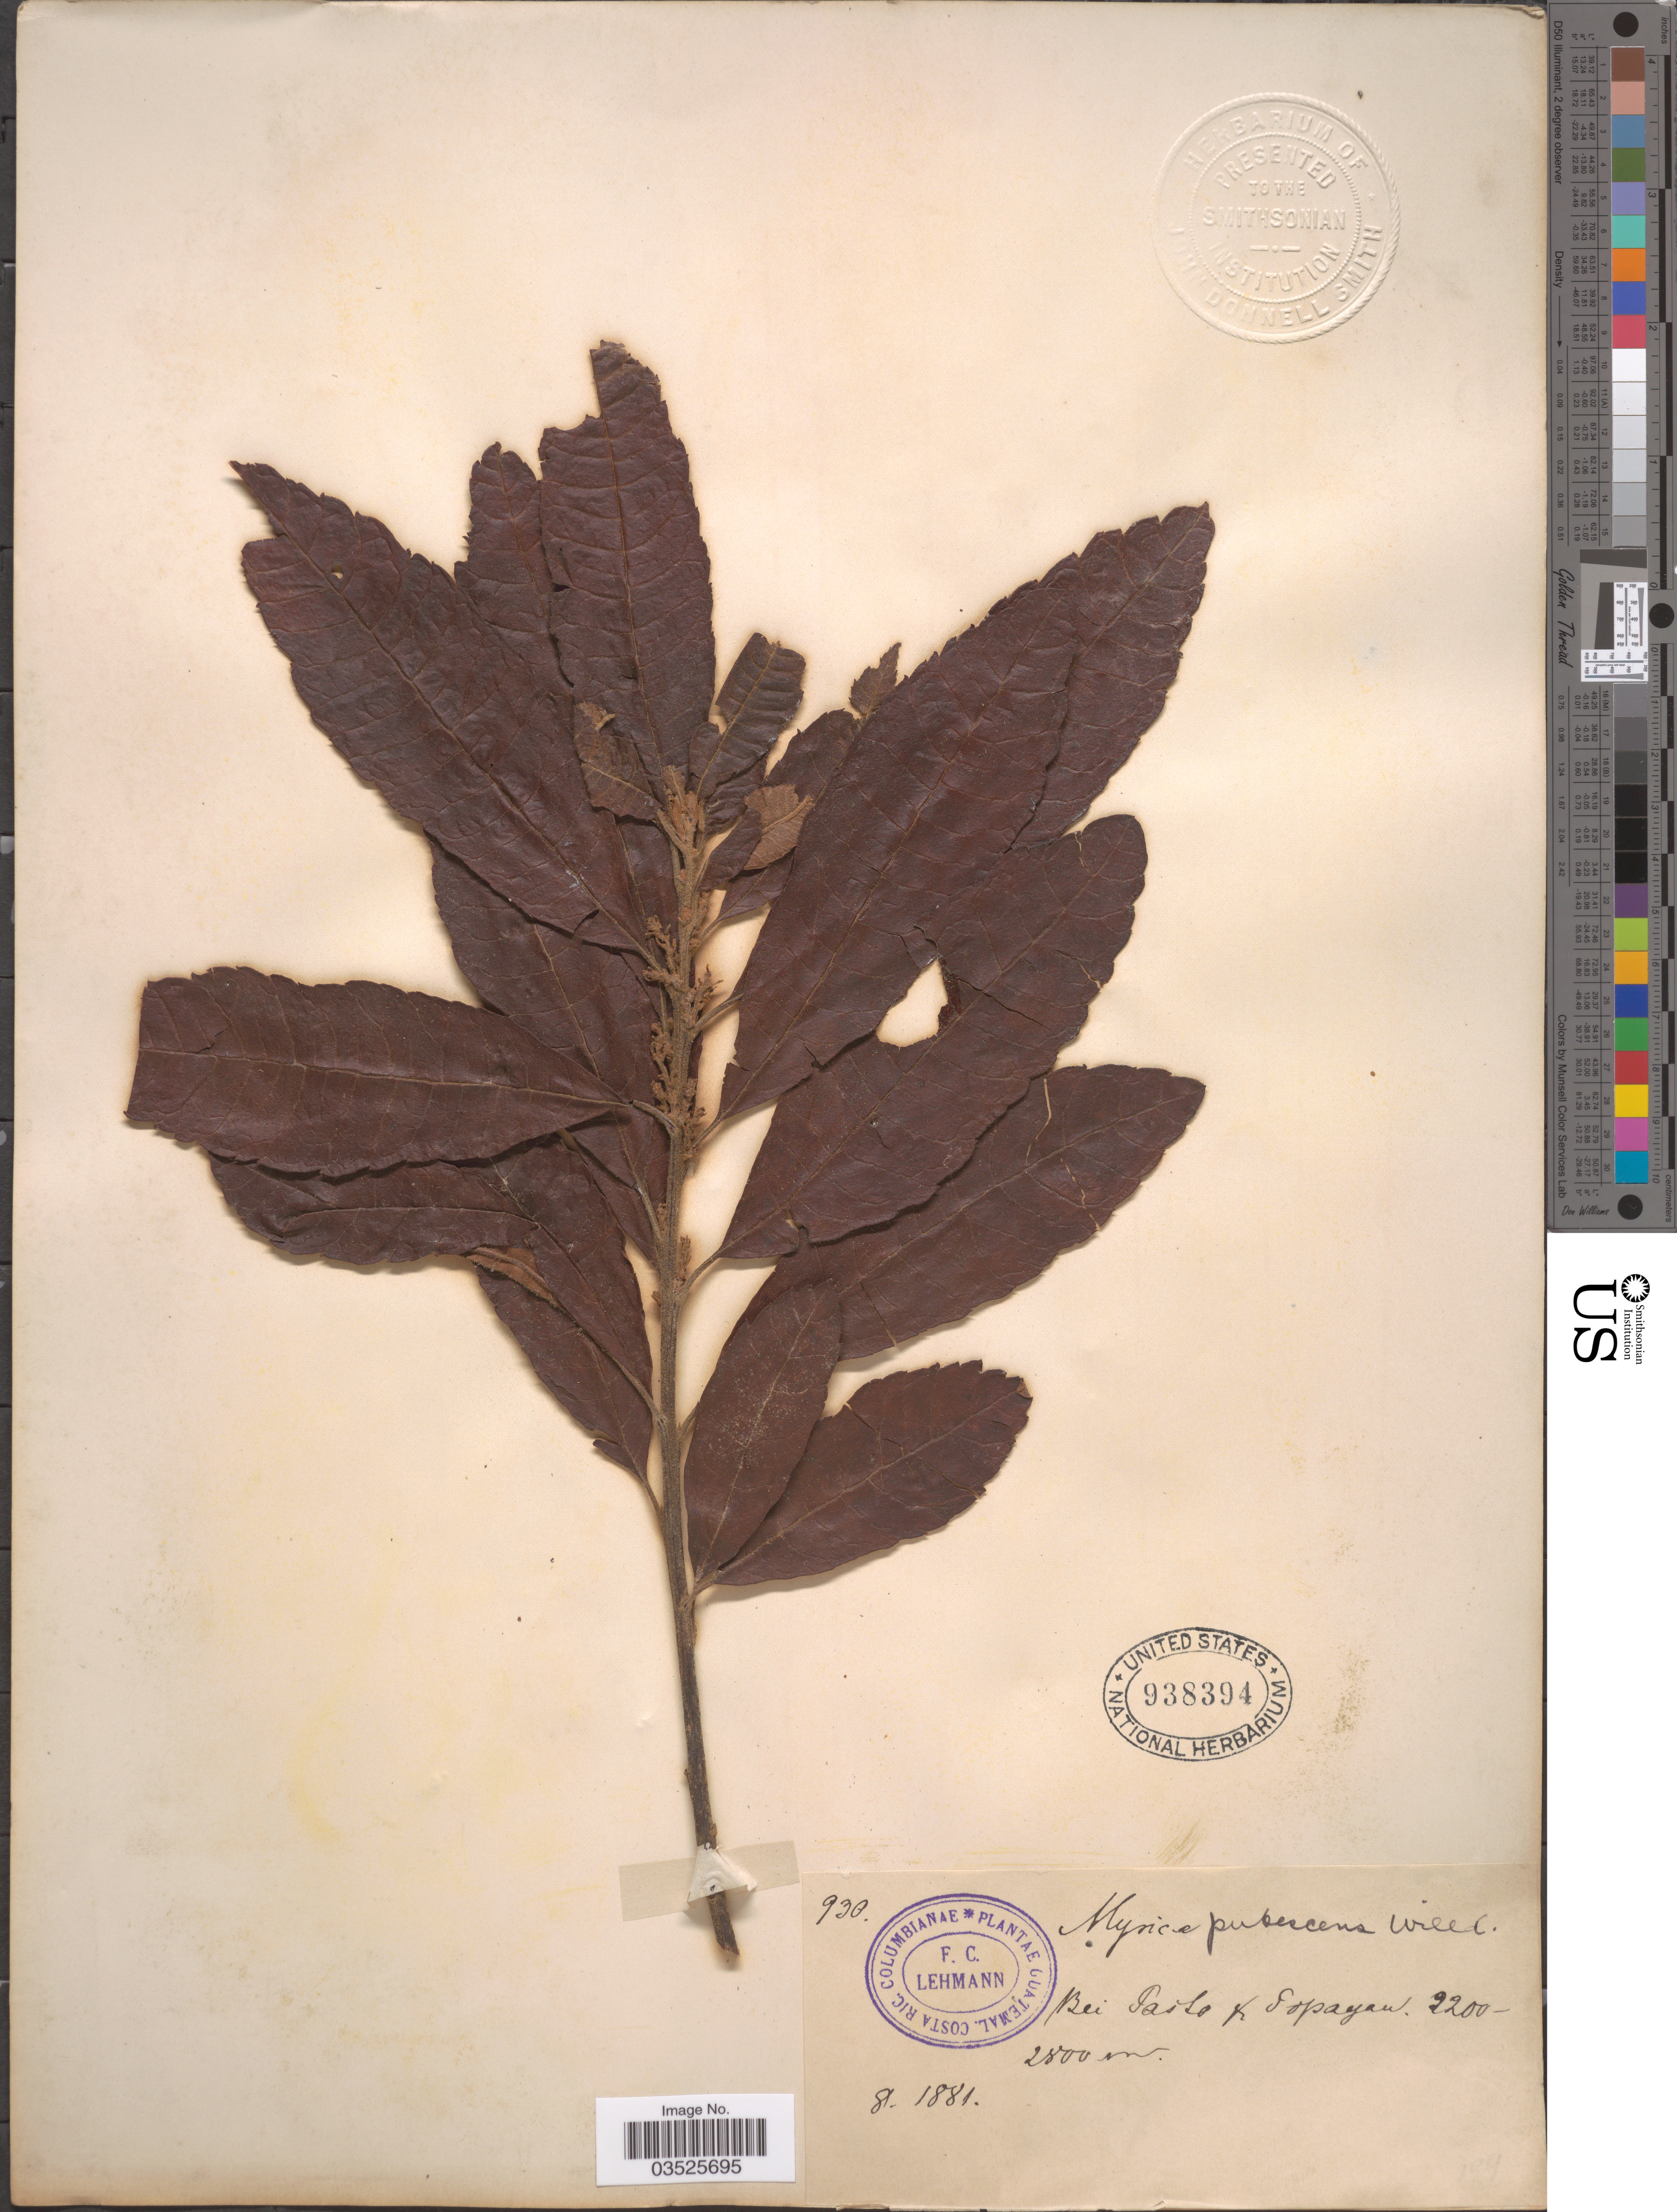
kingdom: Plantae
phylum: Tracheophyta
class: Magnoliopsida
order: Fagales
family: Myricaceae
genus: Morella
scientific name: Morella pubescens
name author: (Humb. & Bonpl. ex Willd.) Wilbur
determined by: Strong, M. T., (US), Smithsonian Institution - National Museum of Natural History (UNITED STATES)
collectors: F. C. Lehmann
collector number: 930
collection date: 1881-08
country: Colombia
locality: Bei Pasto & Popayan.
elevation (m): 2200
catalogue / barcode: US 938394